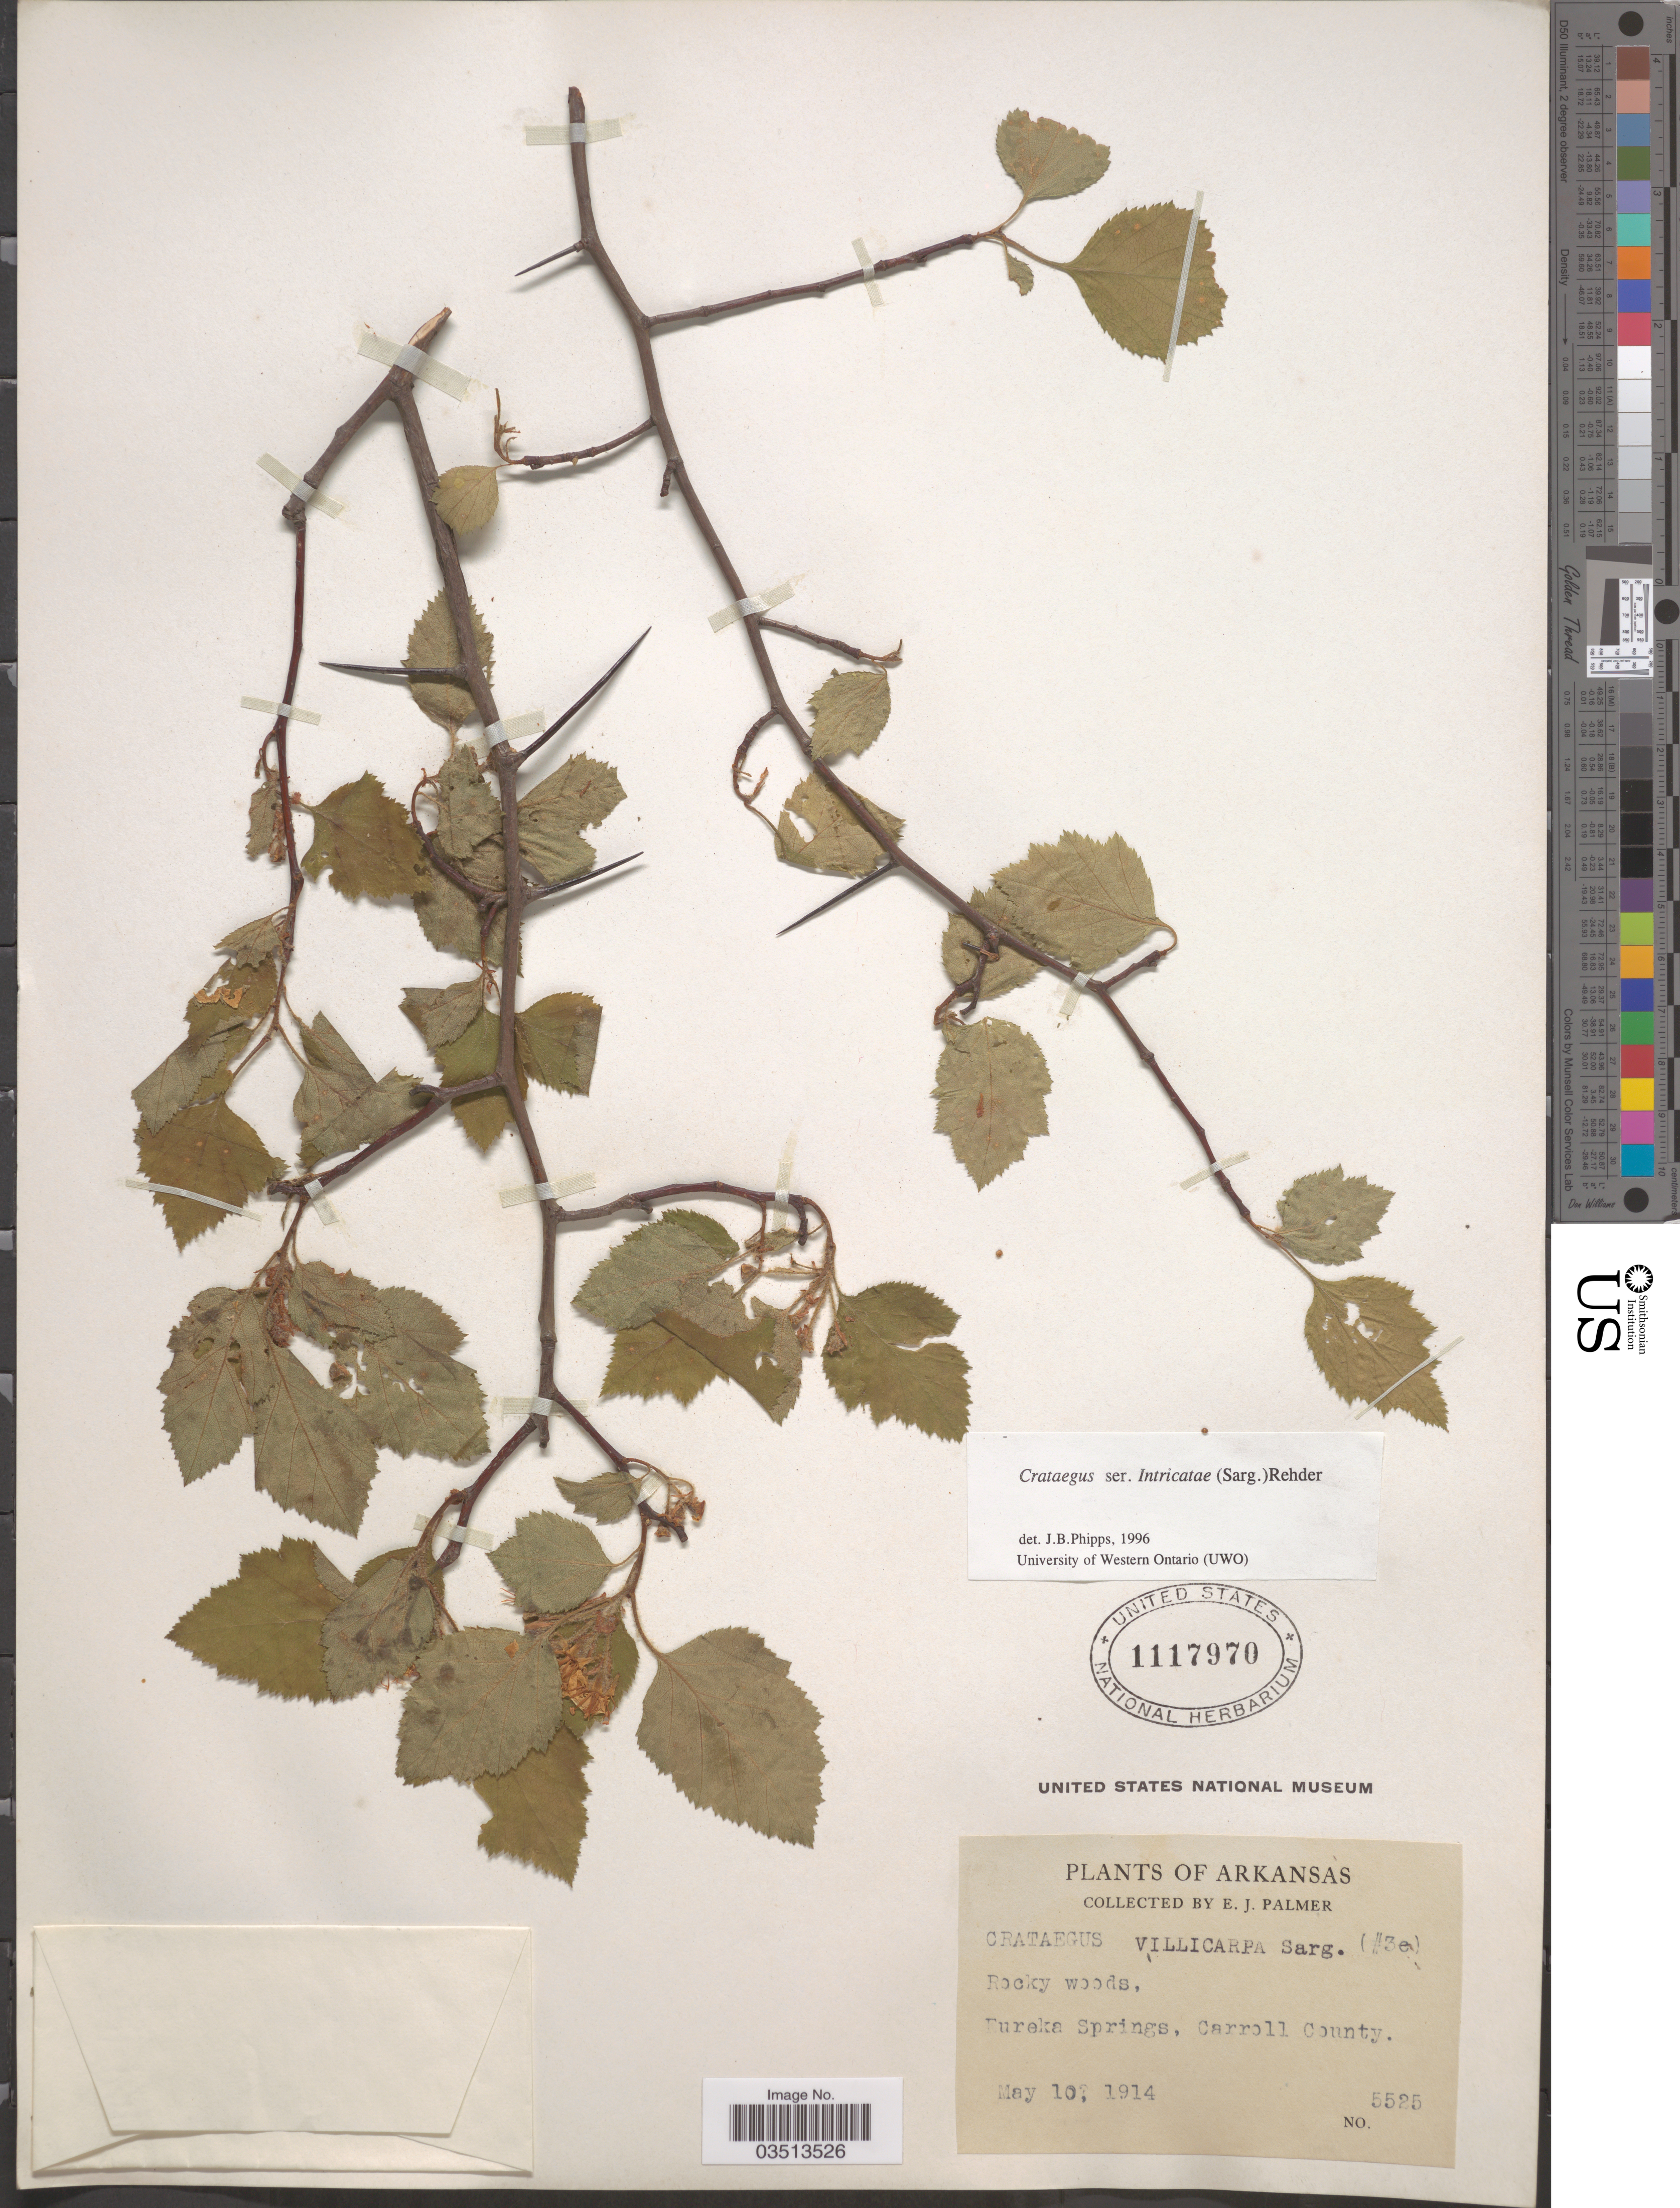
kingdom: Plantae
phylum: Tracheophyta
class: Magnoliopsida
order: Rosales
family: Rosaceae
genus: Crataegus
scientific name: Crataegus biltmoreana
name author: Beadle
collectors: E. J. Palmer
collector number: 5525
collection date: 1914-05-10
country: United States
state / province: Arkansas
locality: Eureka Springs, Carroll County.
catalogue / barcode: US 1117970